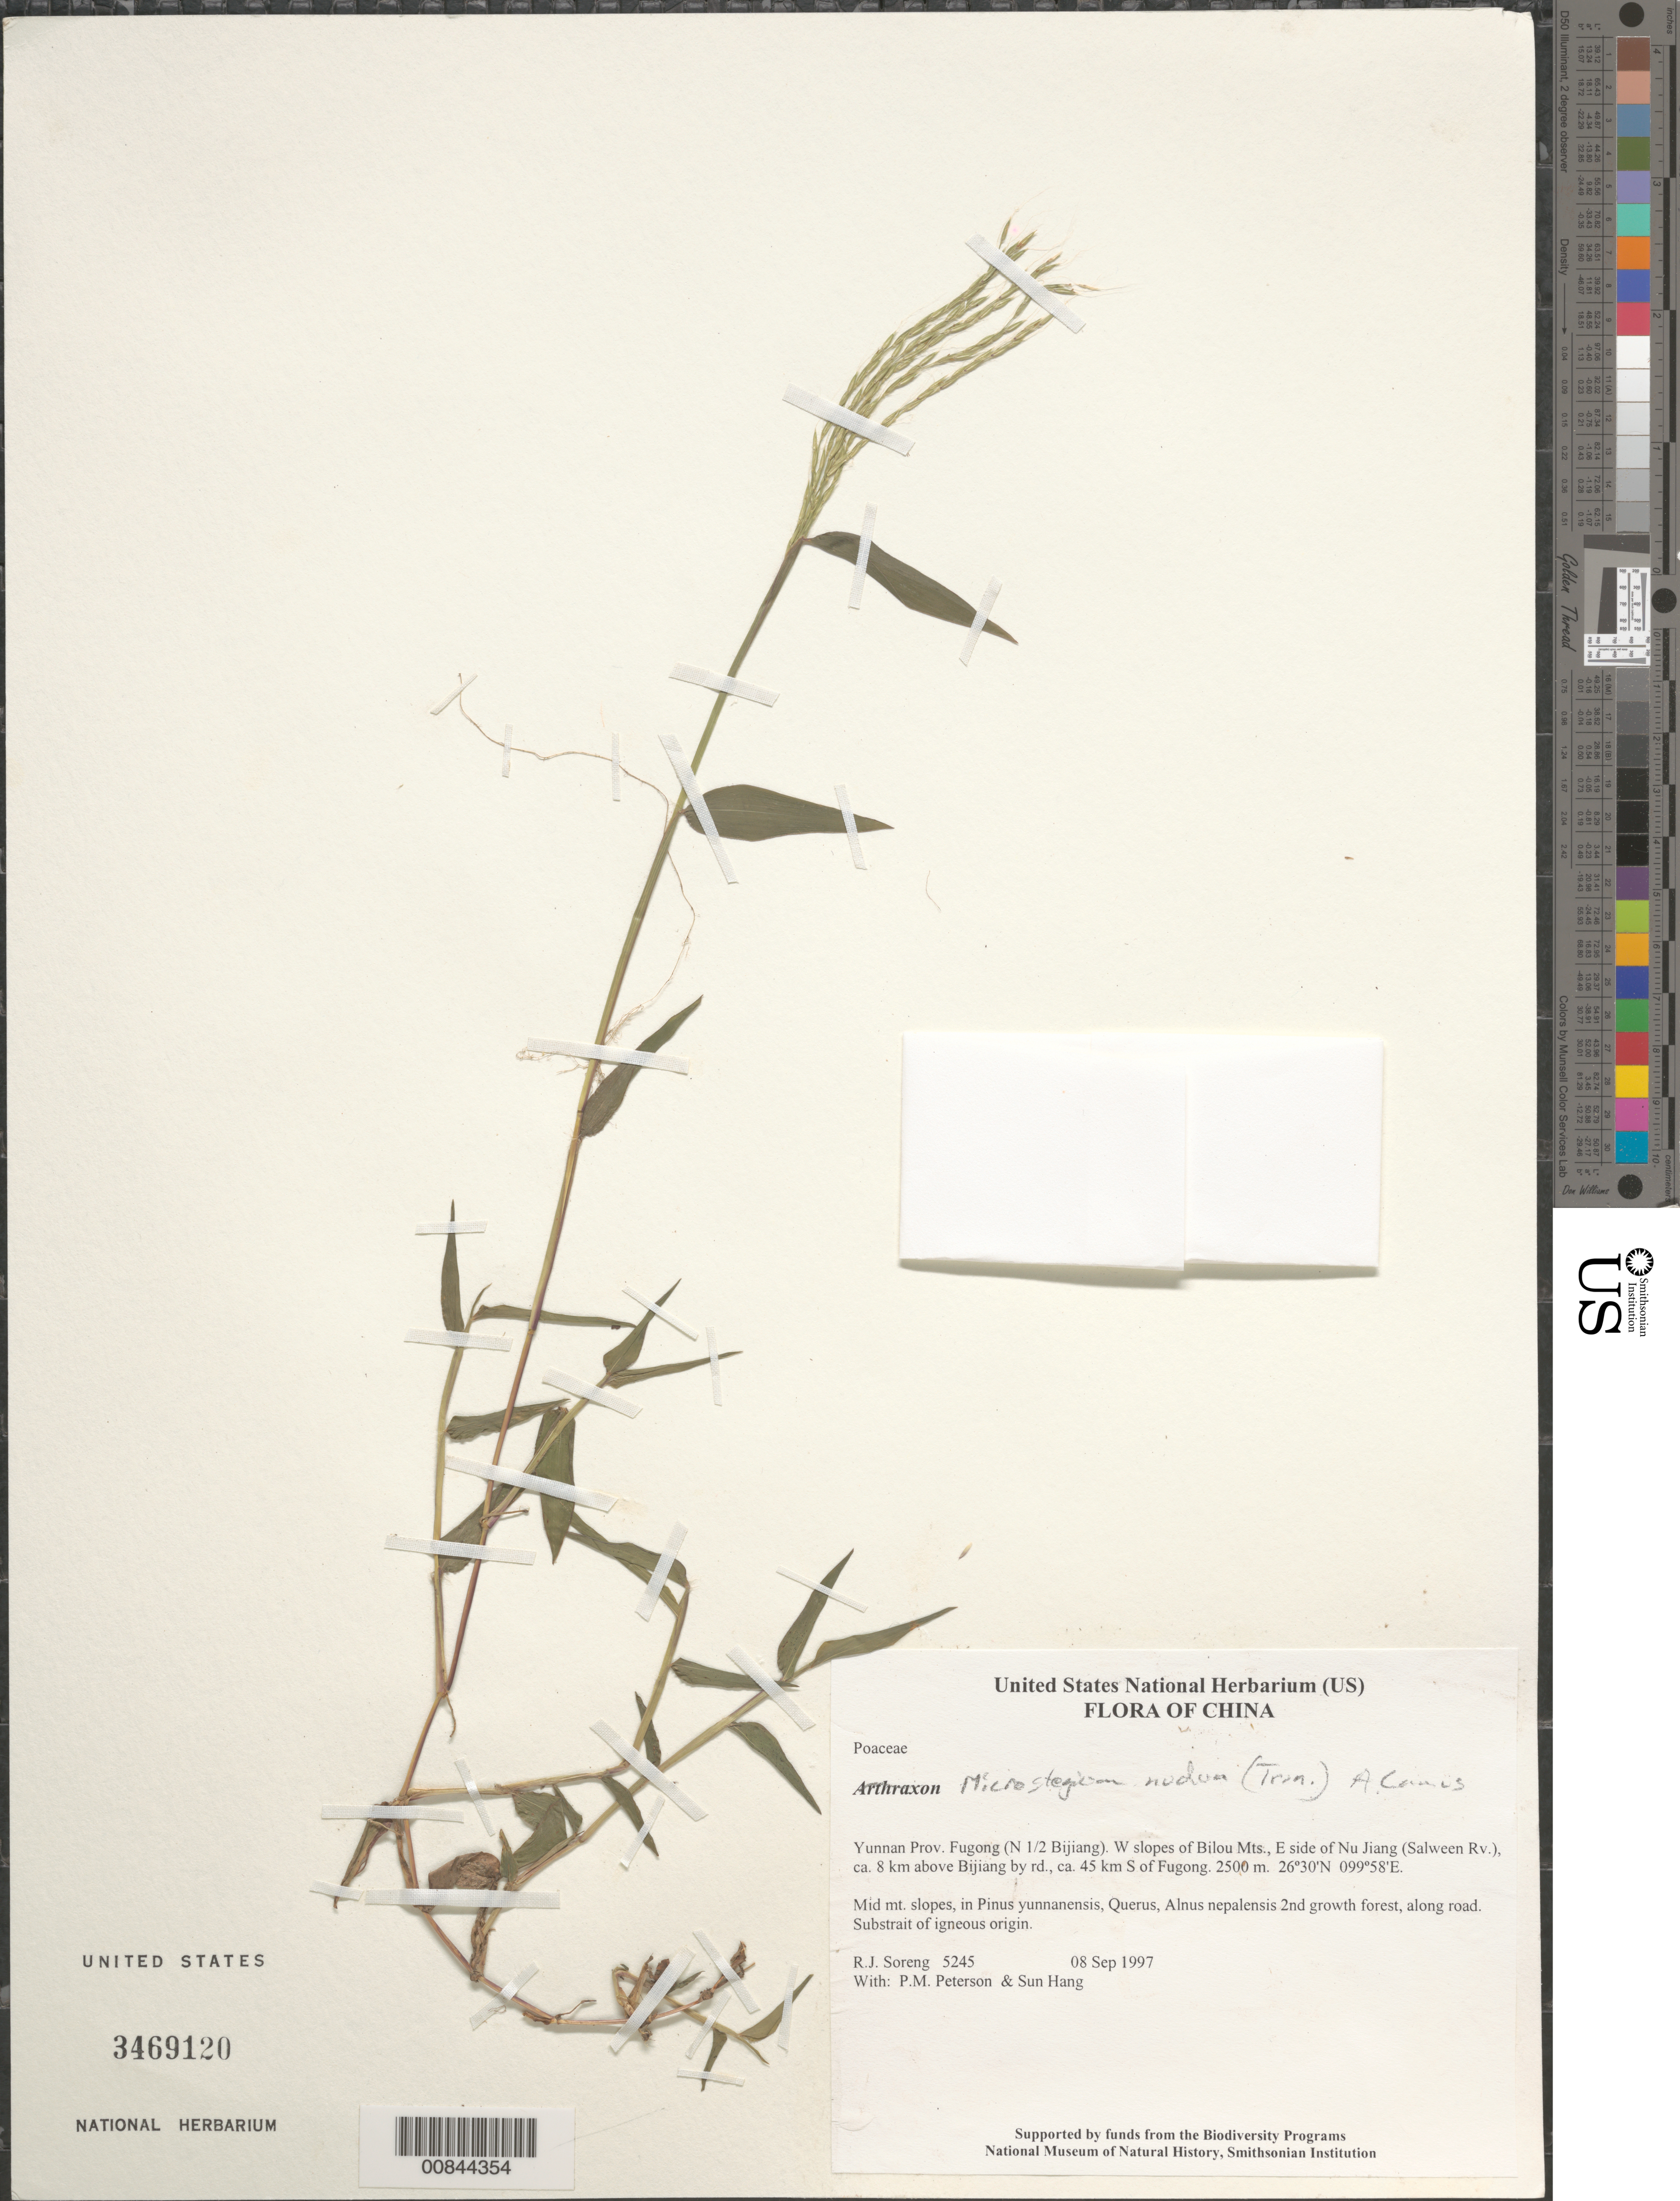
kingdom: Plantae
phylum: Tracheophyta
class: Liliopsida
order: Poales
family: Poaceae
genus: Microstegium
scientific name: Microstegium nudum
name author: (Trin.) A. Camus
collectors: R. J. Soreng, P. M. Peterson & Sun Hang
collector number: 5245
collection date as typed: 08 Sep 1997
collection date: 1997-09-08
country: China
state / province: Yunnan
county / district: Fugong (N 1/2 Bijiang)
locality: W slopes of Bilou Mts., E side of Nu Jiang (Salween Rv.), ca. 8 km above Bijiang by rd., ca. 45 km S of Fugong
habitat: Mid mt. slopes, in Pinus yunnanensis, Querus, Alnus nepalensis 2nd growth forest, along road. Substrait of igneous origin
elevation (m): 2500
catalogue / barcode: US 3469120